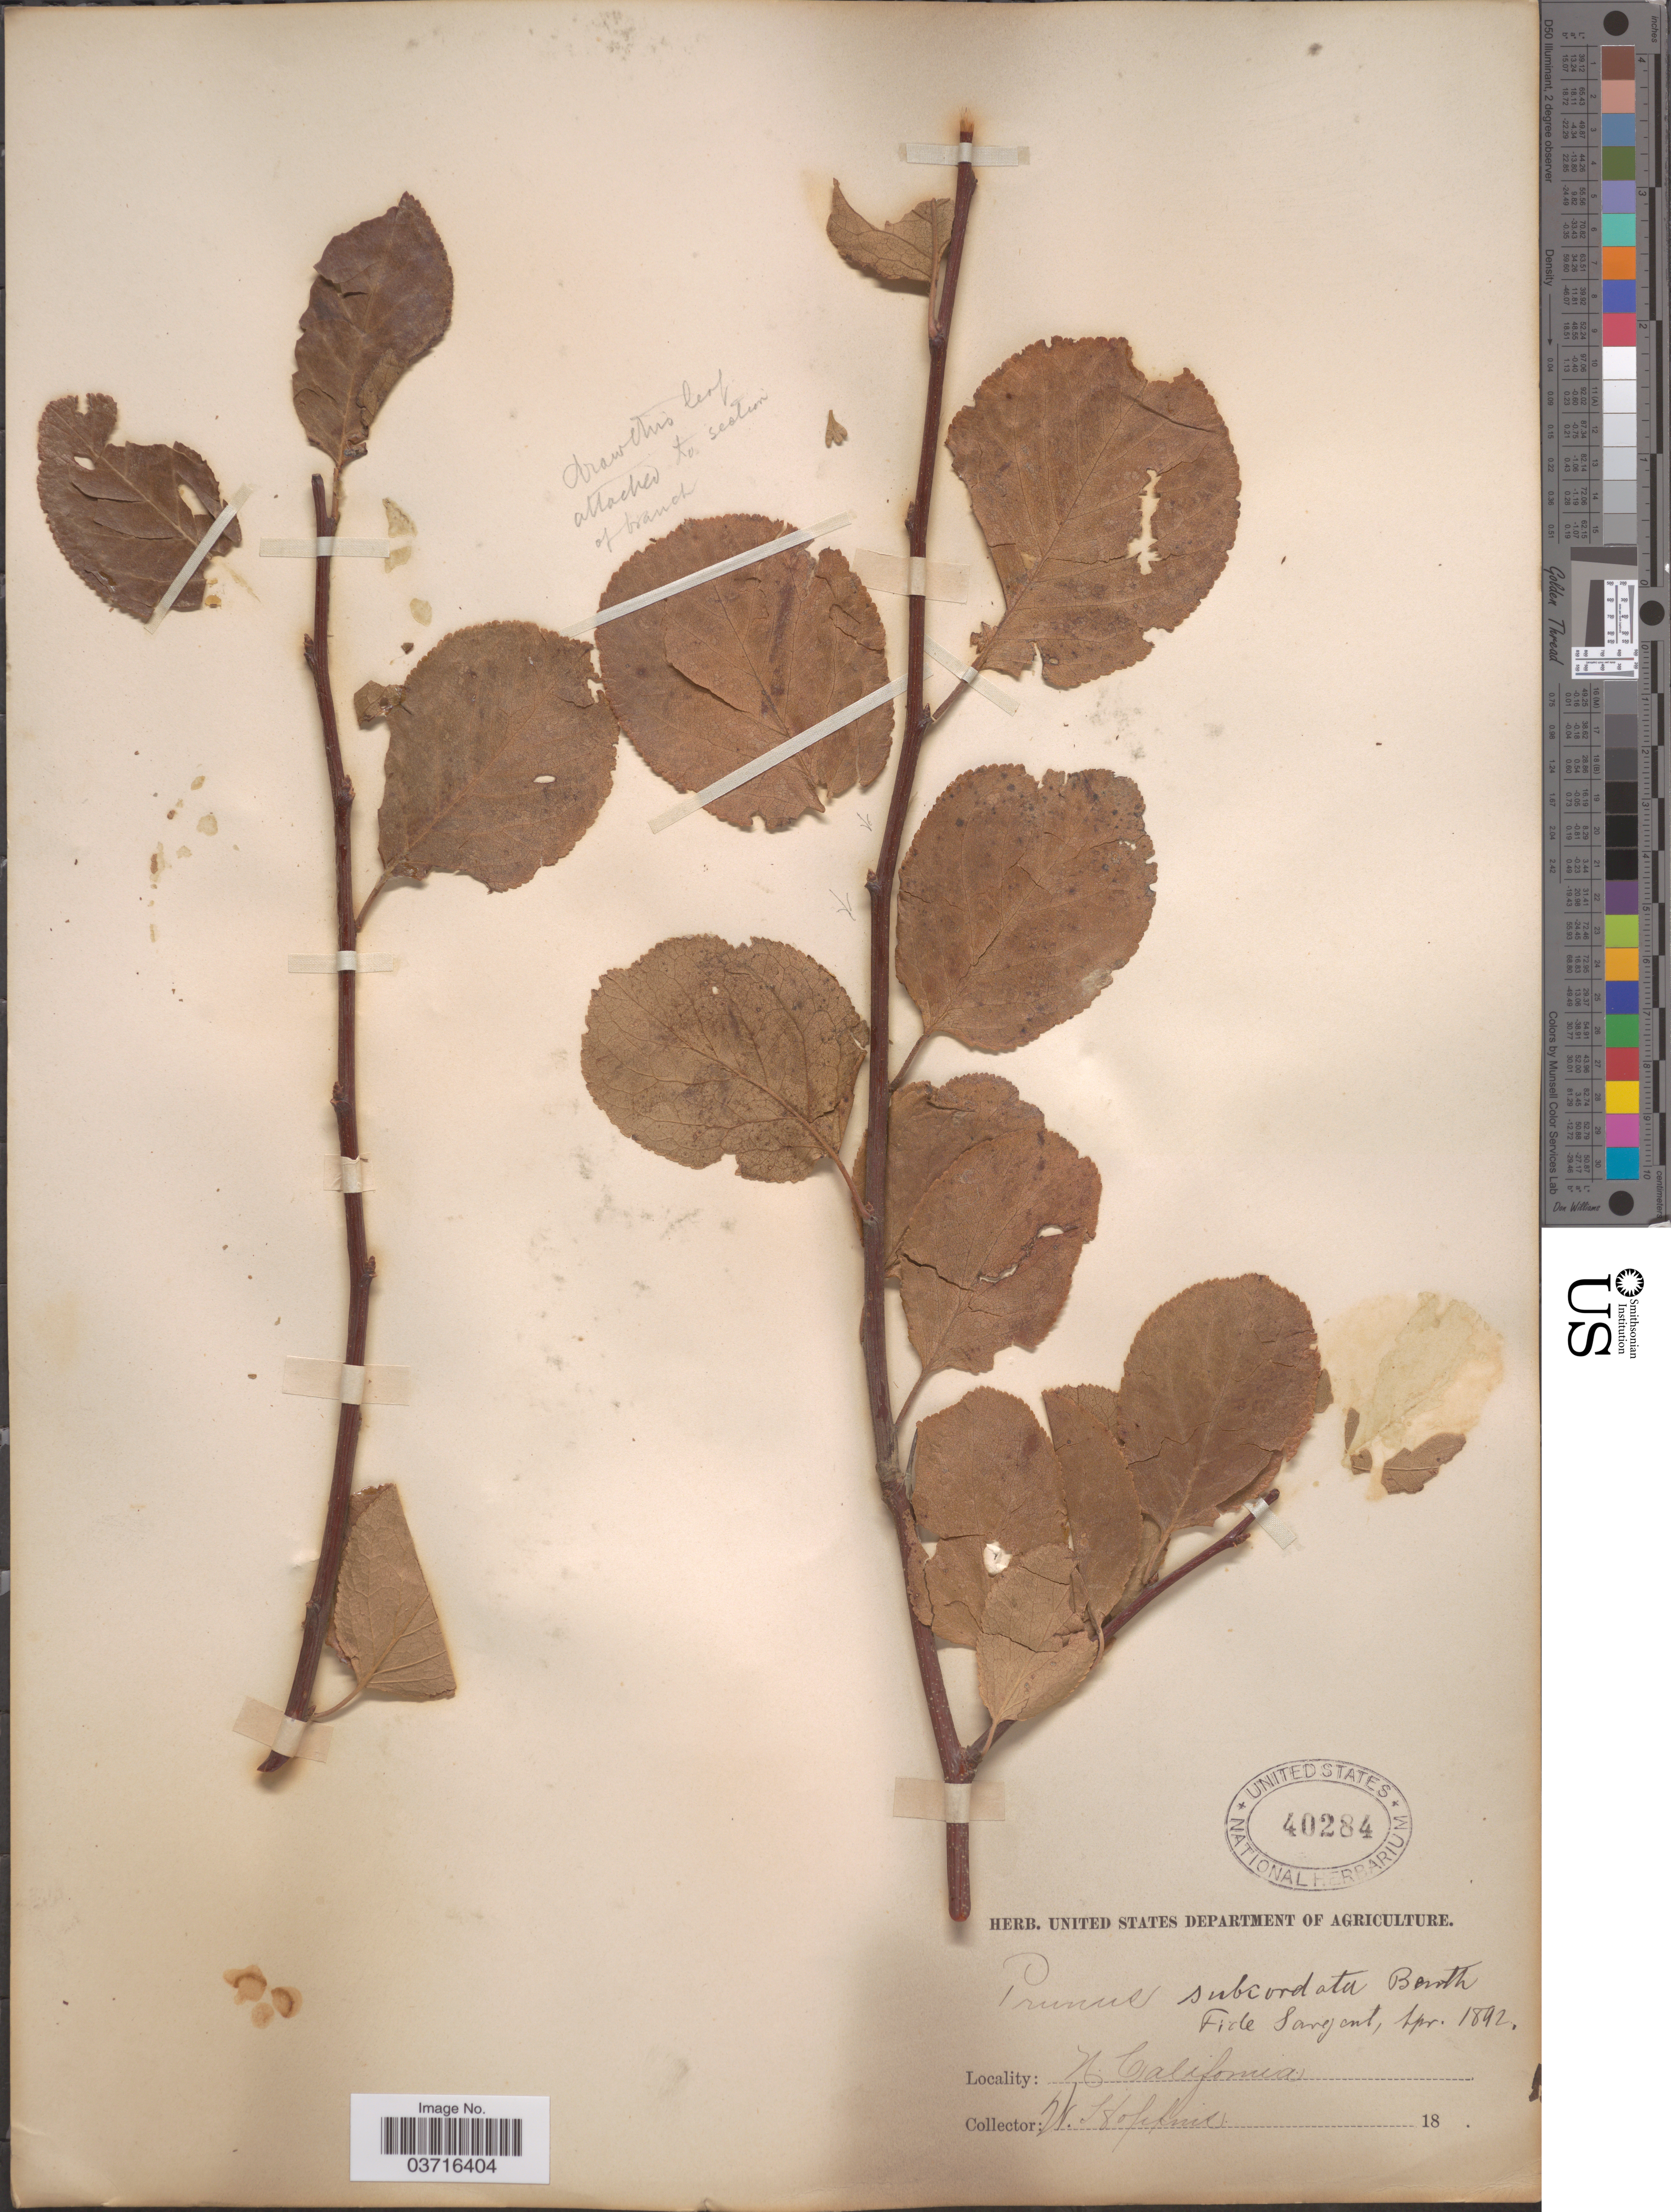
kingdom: Plantae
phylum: Tracheophyta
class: Magnoliopsida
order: Rosales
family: Rosaceae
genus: Prunus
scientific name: Prunus subcordata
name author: Benth.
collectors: -- Hopkins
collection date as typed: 18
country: United States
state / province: California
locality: N. California.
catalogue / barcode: US 40284